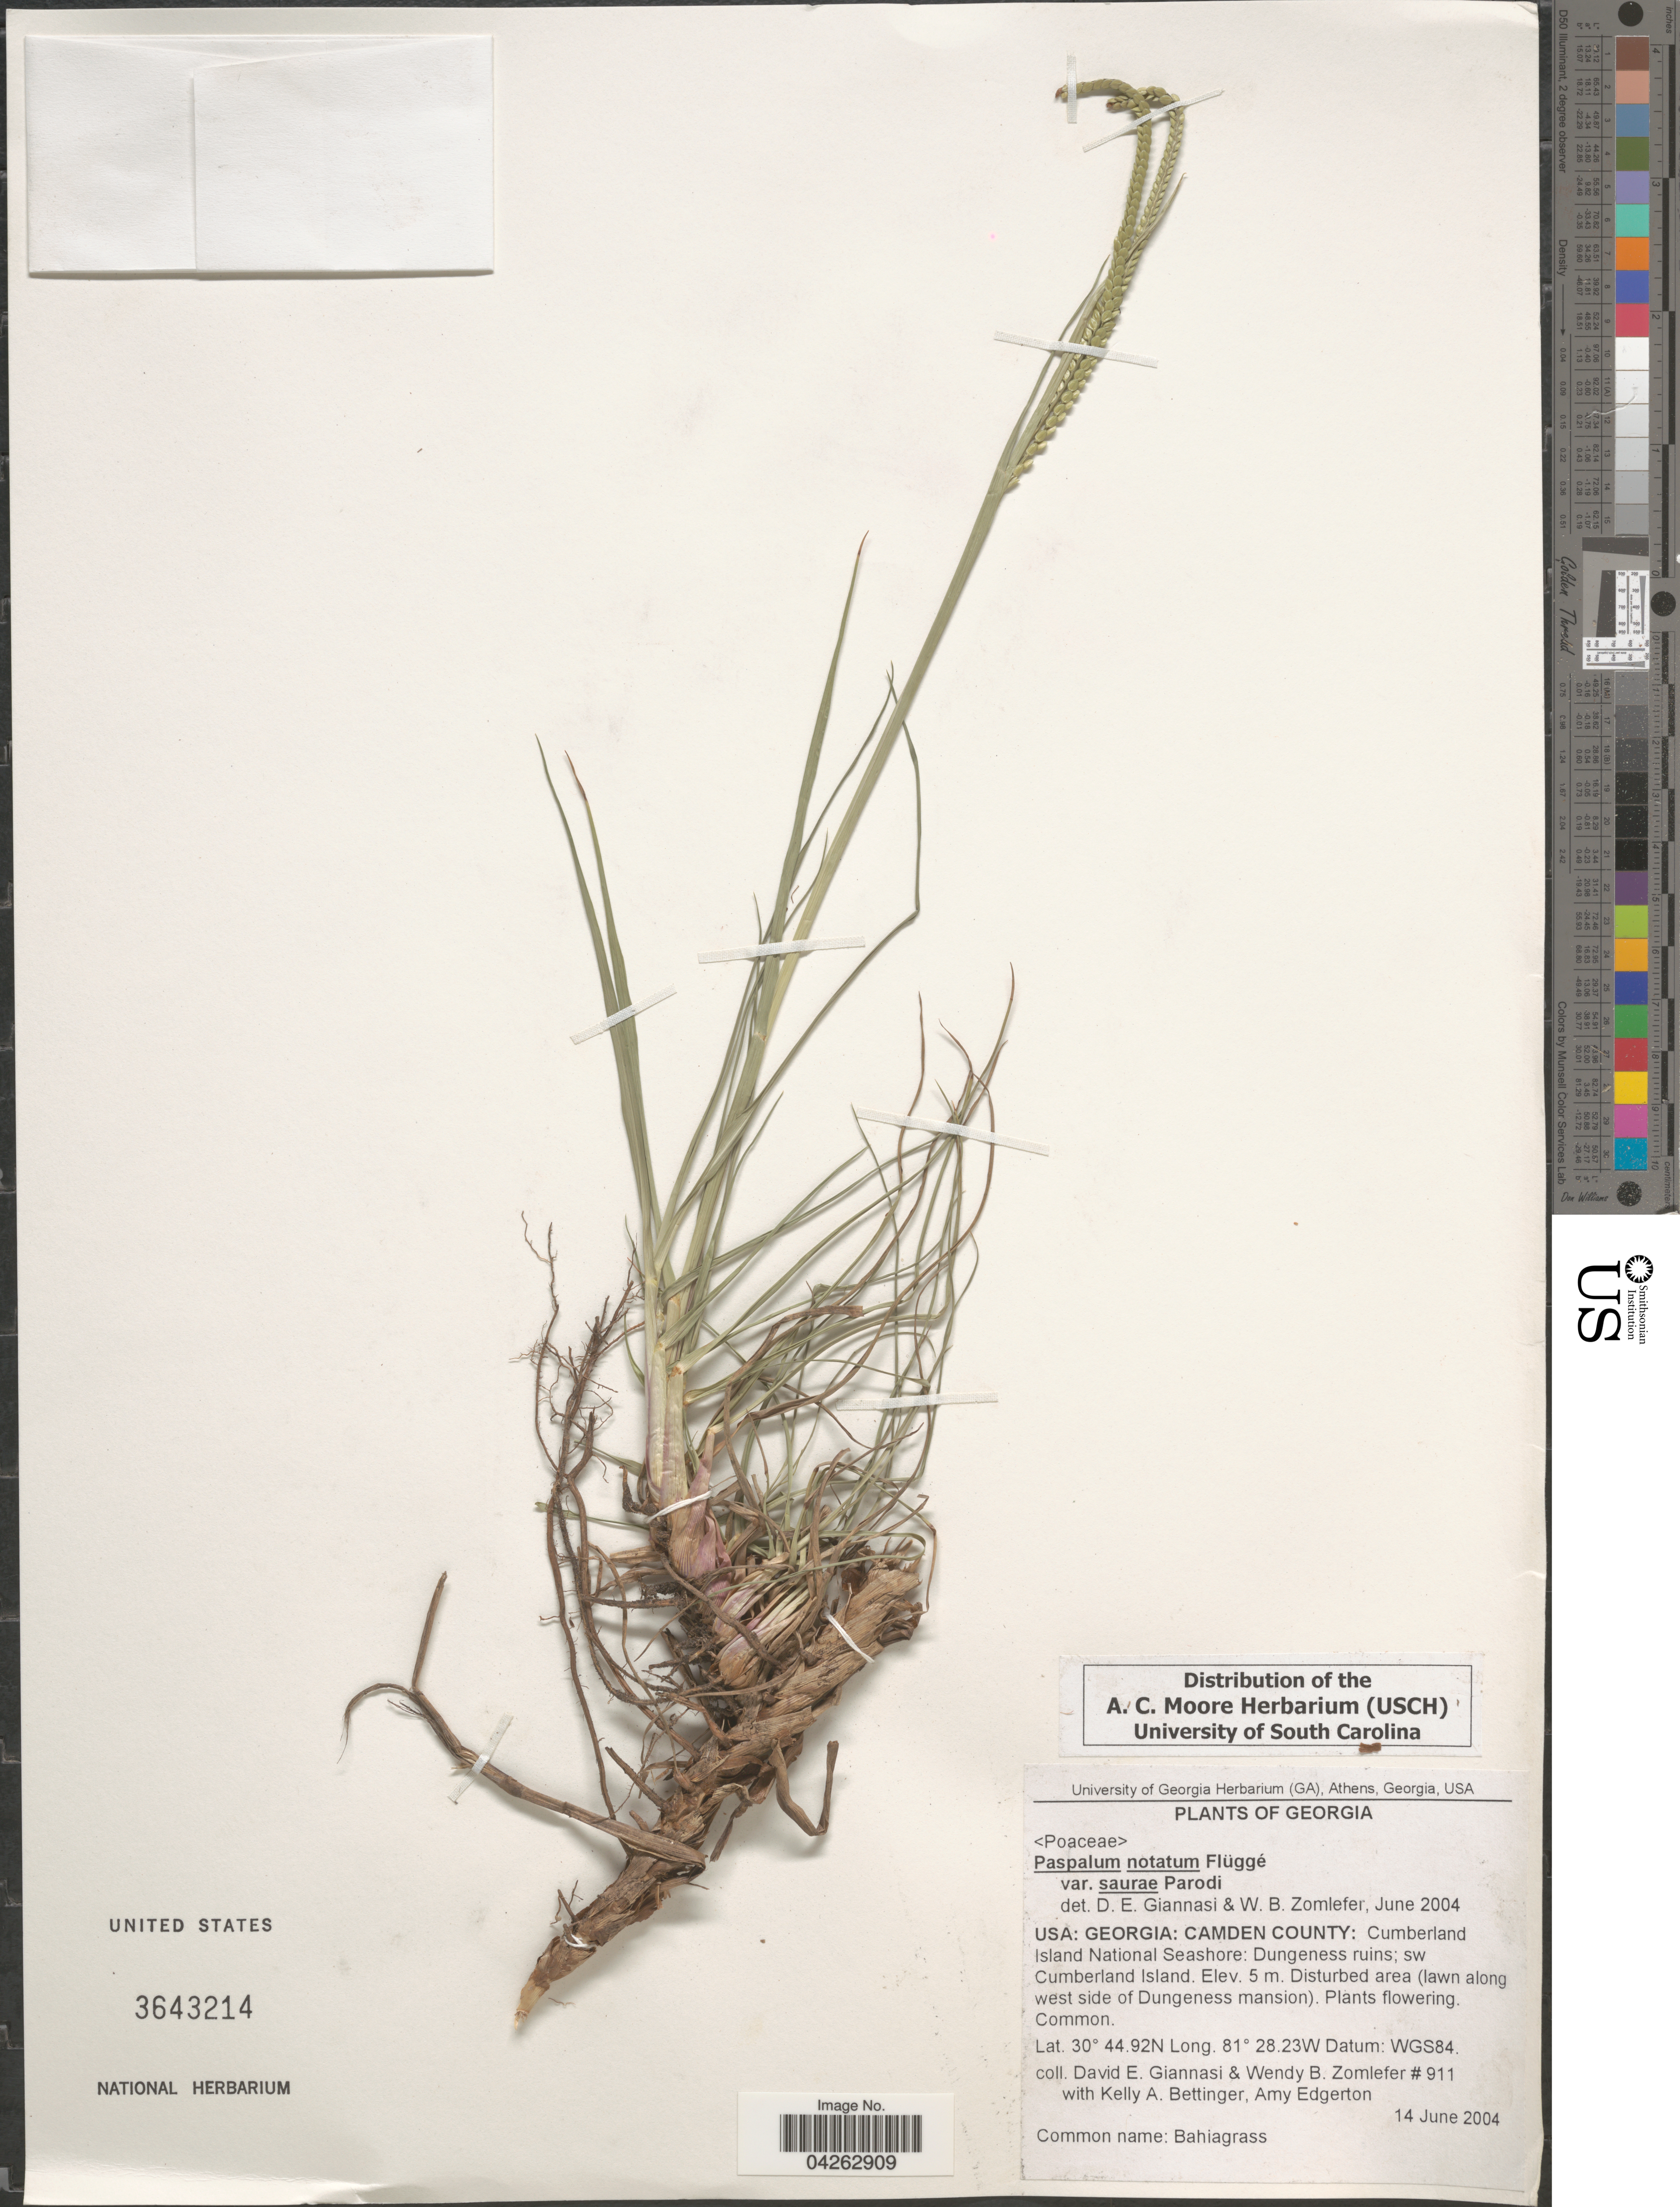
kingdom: Plantae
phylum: Tracheophyta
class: Liliopsida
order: Poales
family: Poaceae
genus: Paspalum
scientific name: Paspalum notatum var. saurae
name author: Parodi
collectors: D. Giannasi, W. Zomlefer, K. Bettinger & A. Edgerton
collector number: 911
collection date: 2004-06-14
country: United States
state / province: Georgia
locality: Camden County: Cumberland Island National Seashore: Dungeness ruins; sw Cumberland Island. (Lawn along west side of Dungeness mansion). Datum: WGS84.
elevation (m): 5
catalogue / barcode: US 3643214